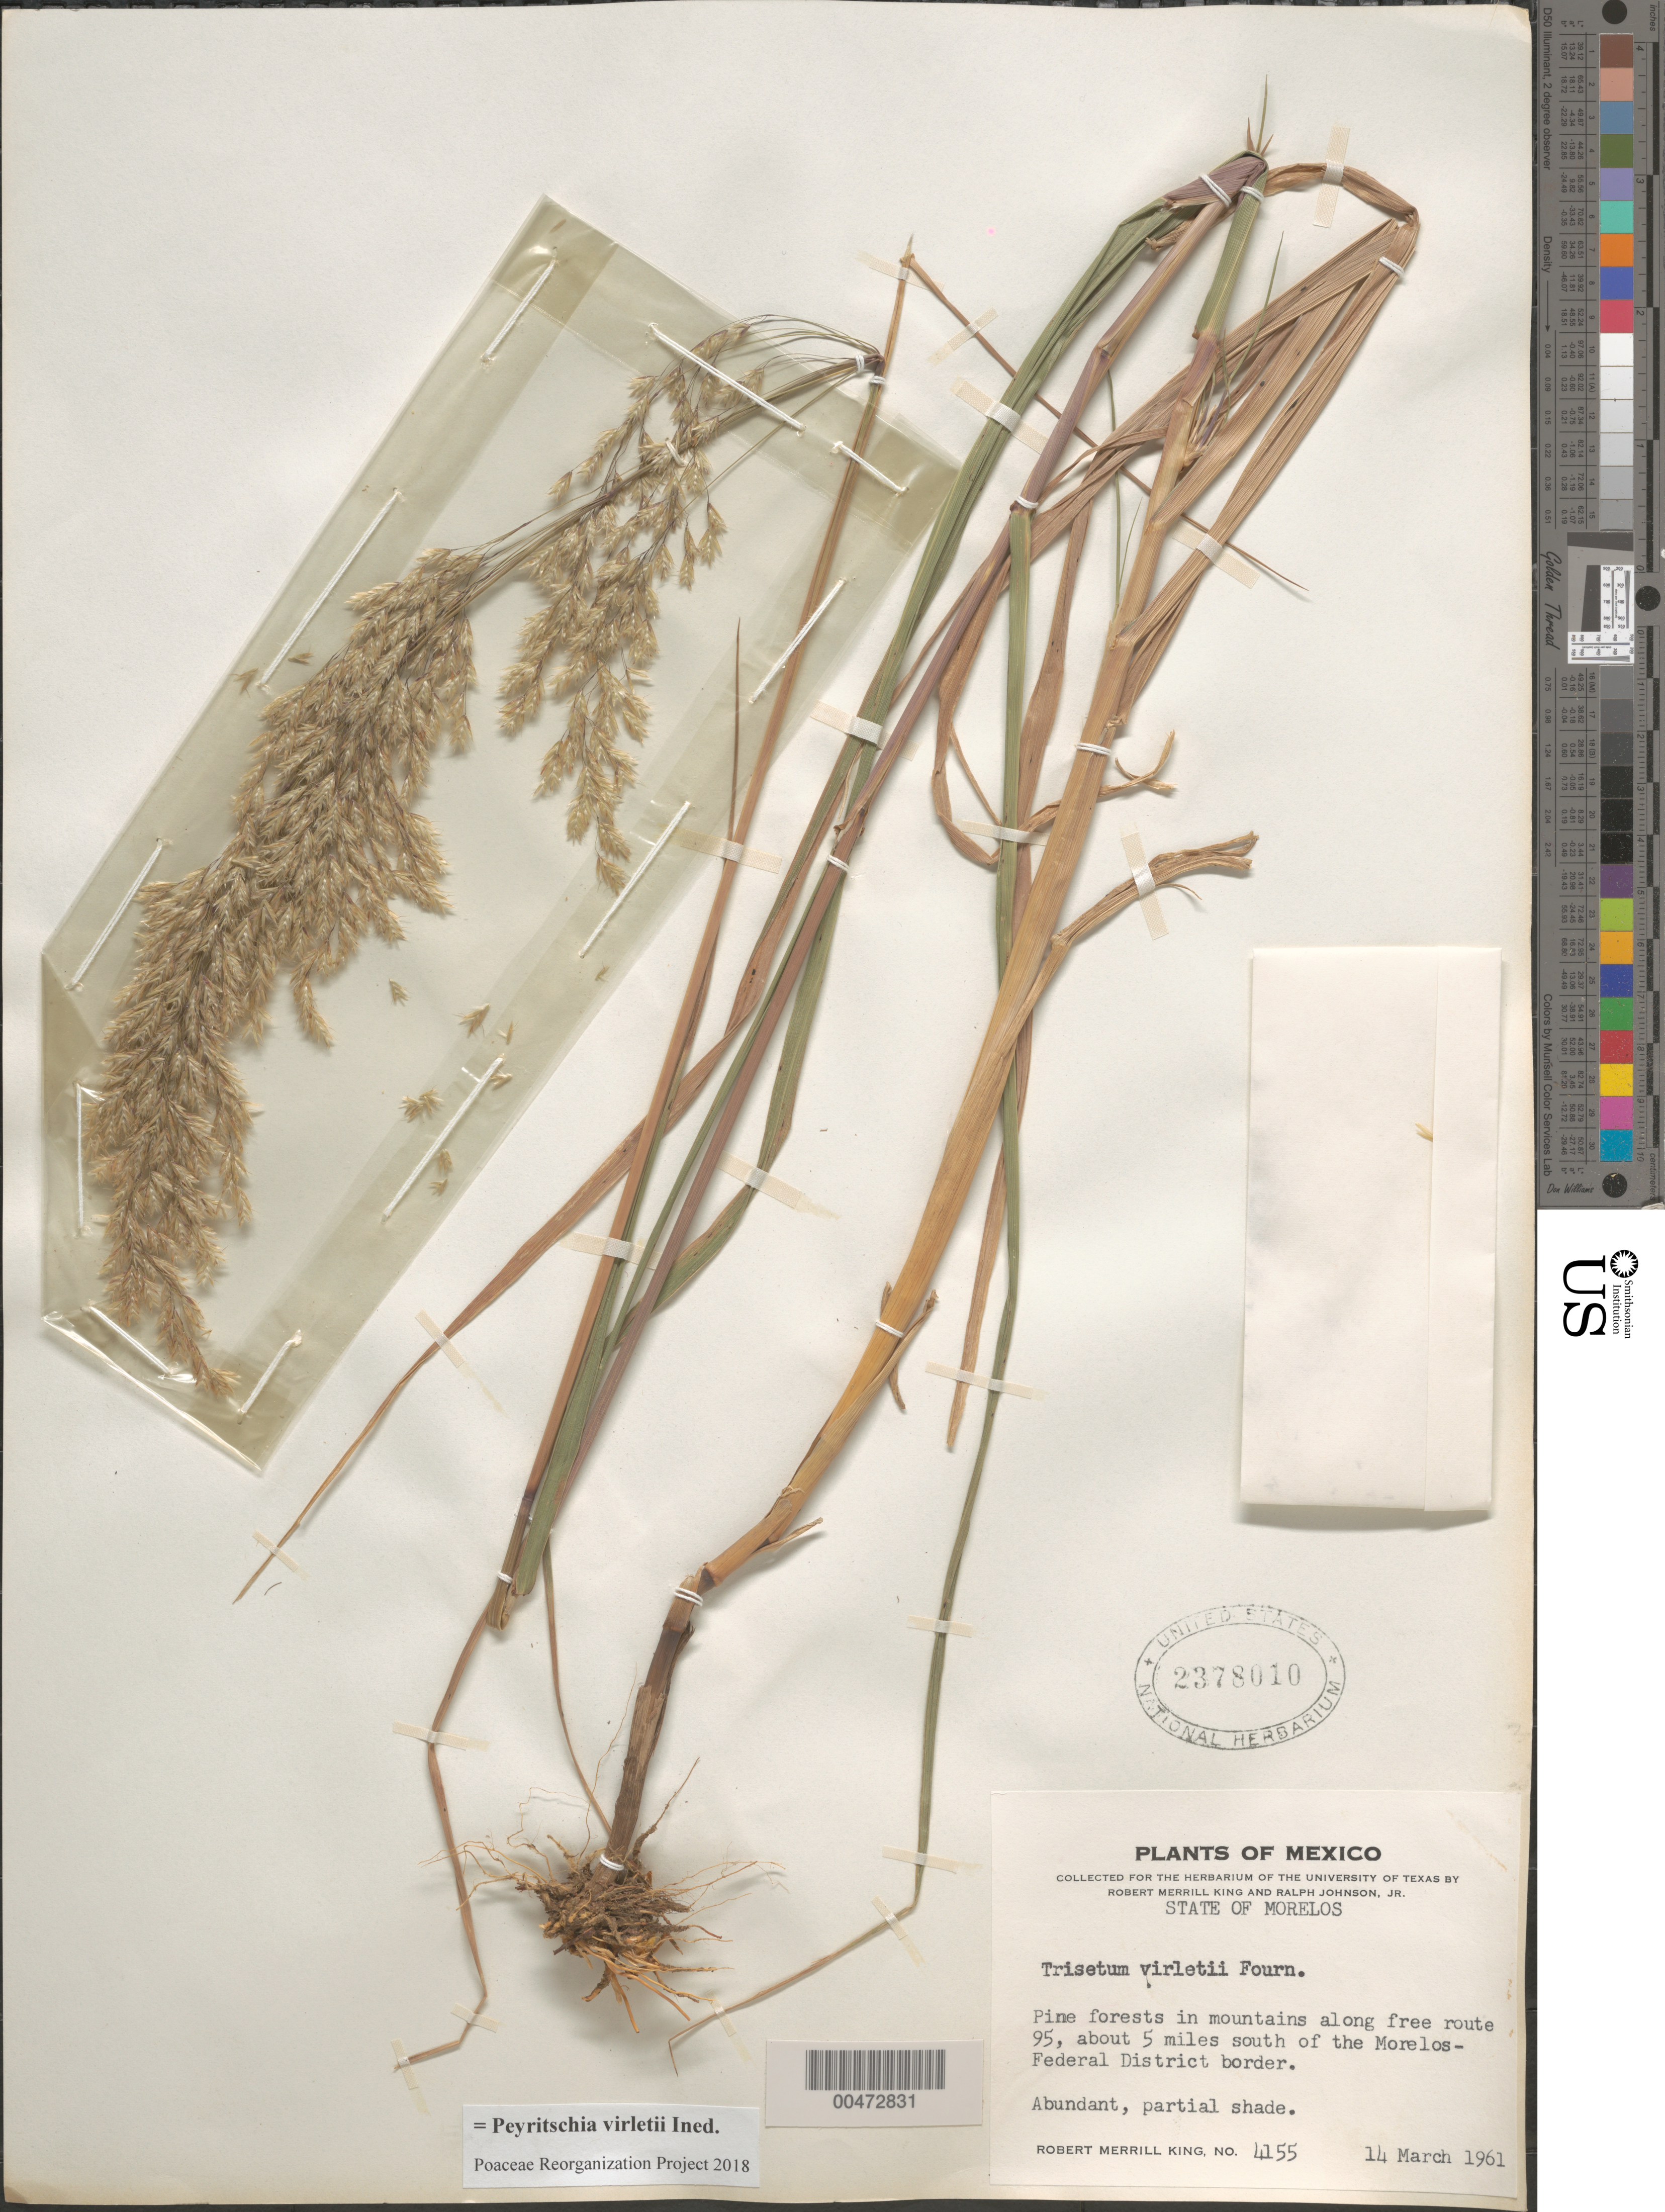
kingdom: Plantae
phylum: Tracheophyta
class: Liliopsida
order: Poales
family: Poaceae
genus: Peyritschia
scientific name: Peyritschia virletii ined.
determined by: Poaceae Reorganization Project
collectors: R. M. King & R. Johnson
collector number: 4155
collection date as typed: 14 Mar 1961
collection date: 1961-03-14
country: Mexico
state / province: Morelos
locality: In mts along free route 95, about 5 mi S of the Morelos-Federal District border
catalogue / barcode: US 2378010